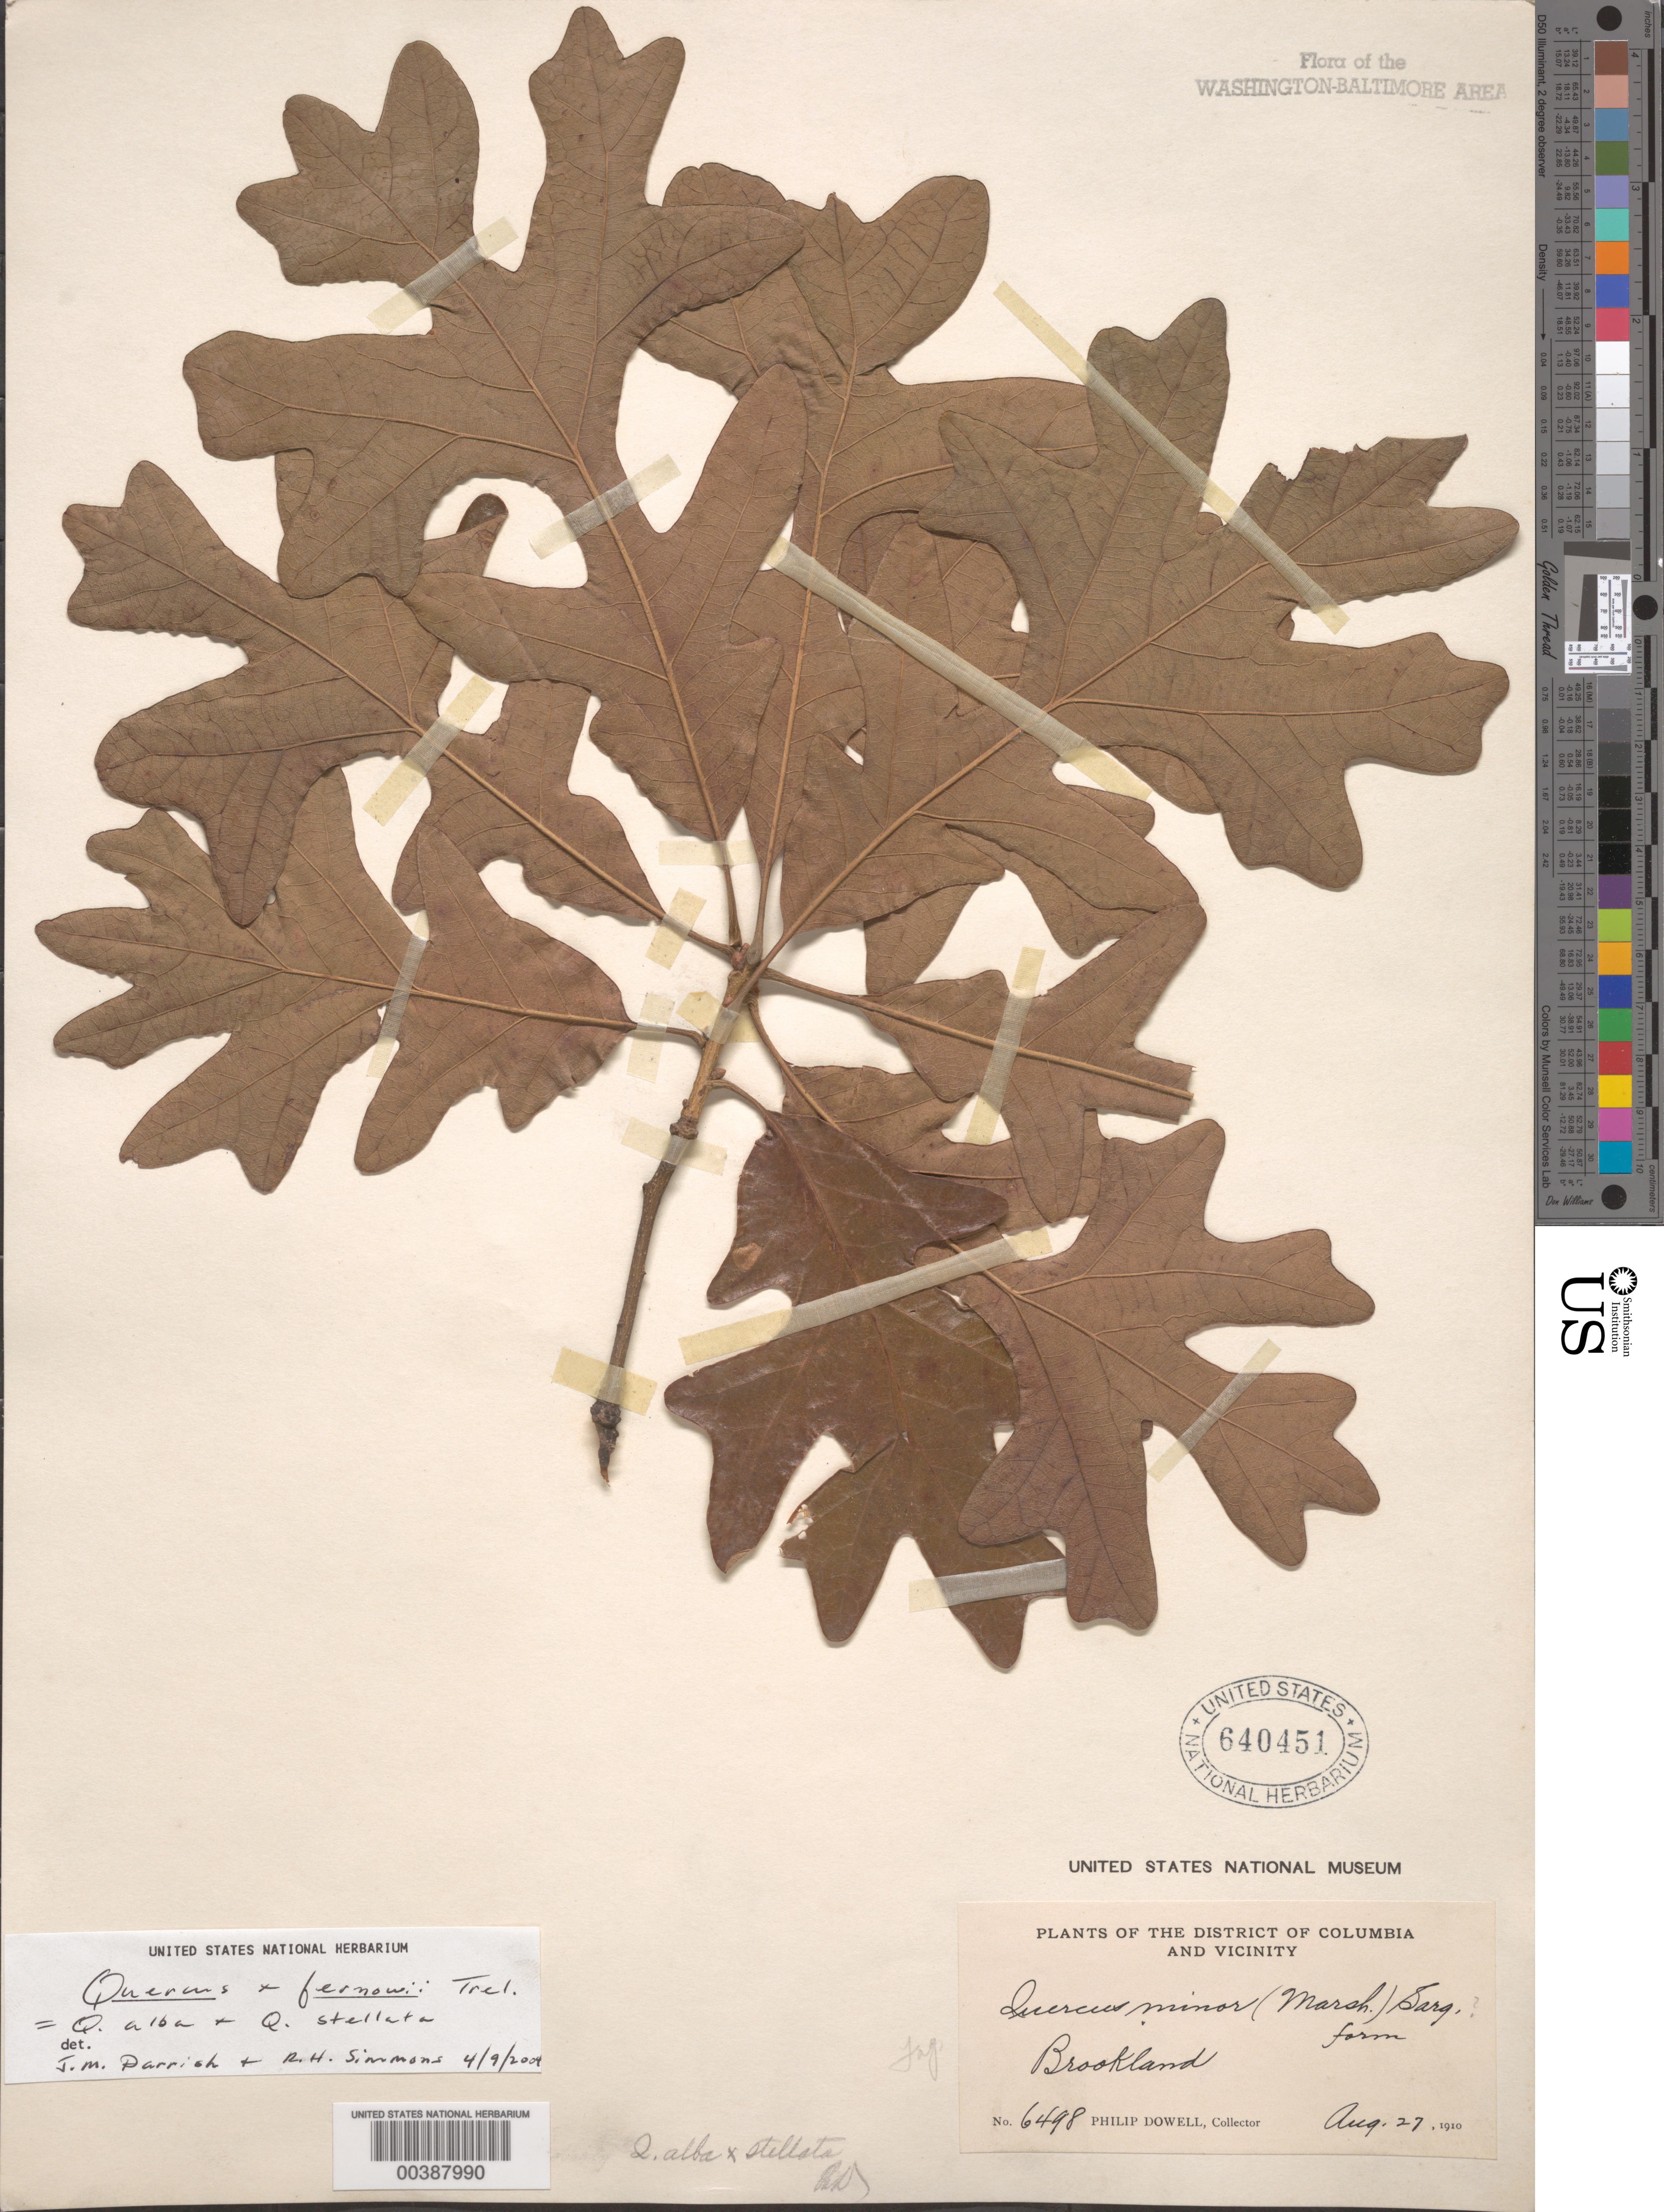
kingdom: Plantae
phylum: Tracheophyta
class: Magnoliopsida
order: Fagales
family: Fagaceae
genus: Quercus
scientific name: Quercus x fernowii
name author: Trel.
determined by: Simmons, R. H., (UNITED STATES)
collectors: P. Dowell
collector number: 6498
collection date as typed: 27 Aug 1910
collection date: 1910-08-27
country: United States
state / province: District of Columbia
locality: Brookland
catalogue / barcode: US 640451